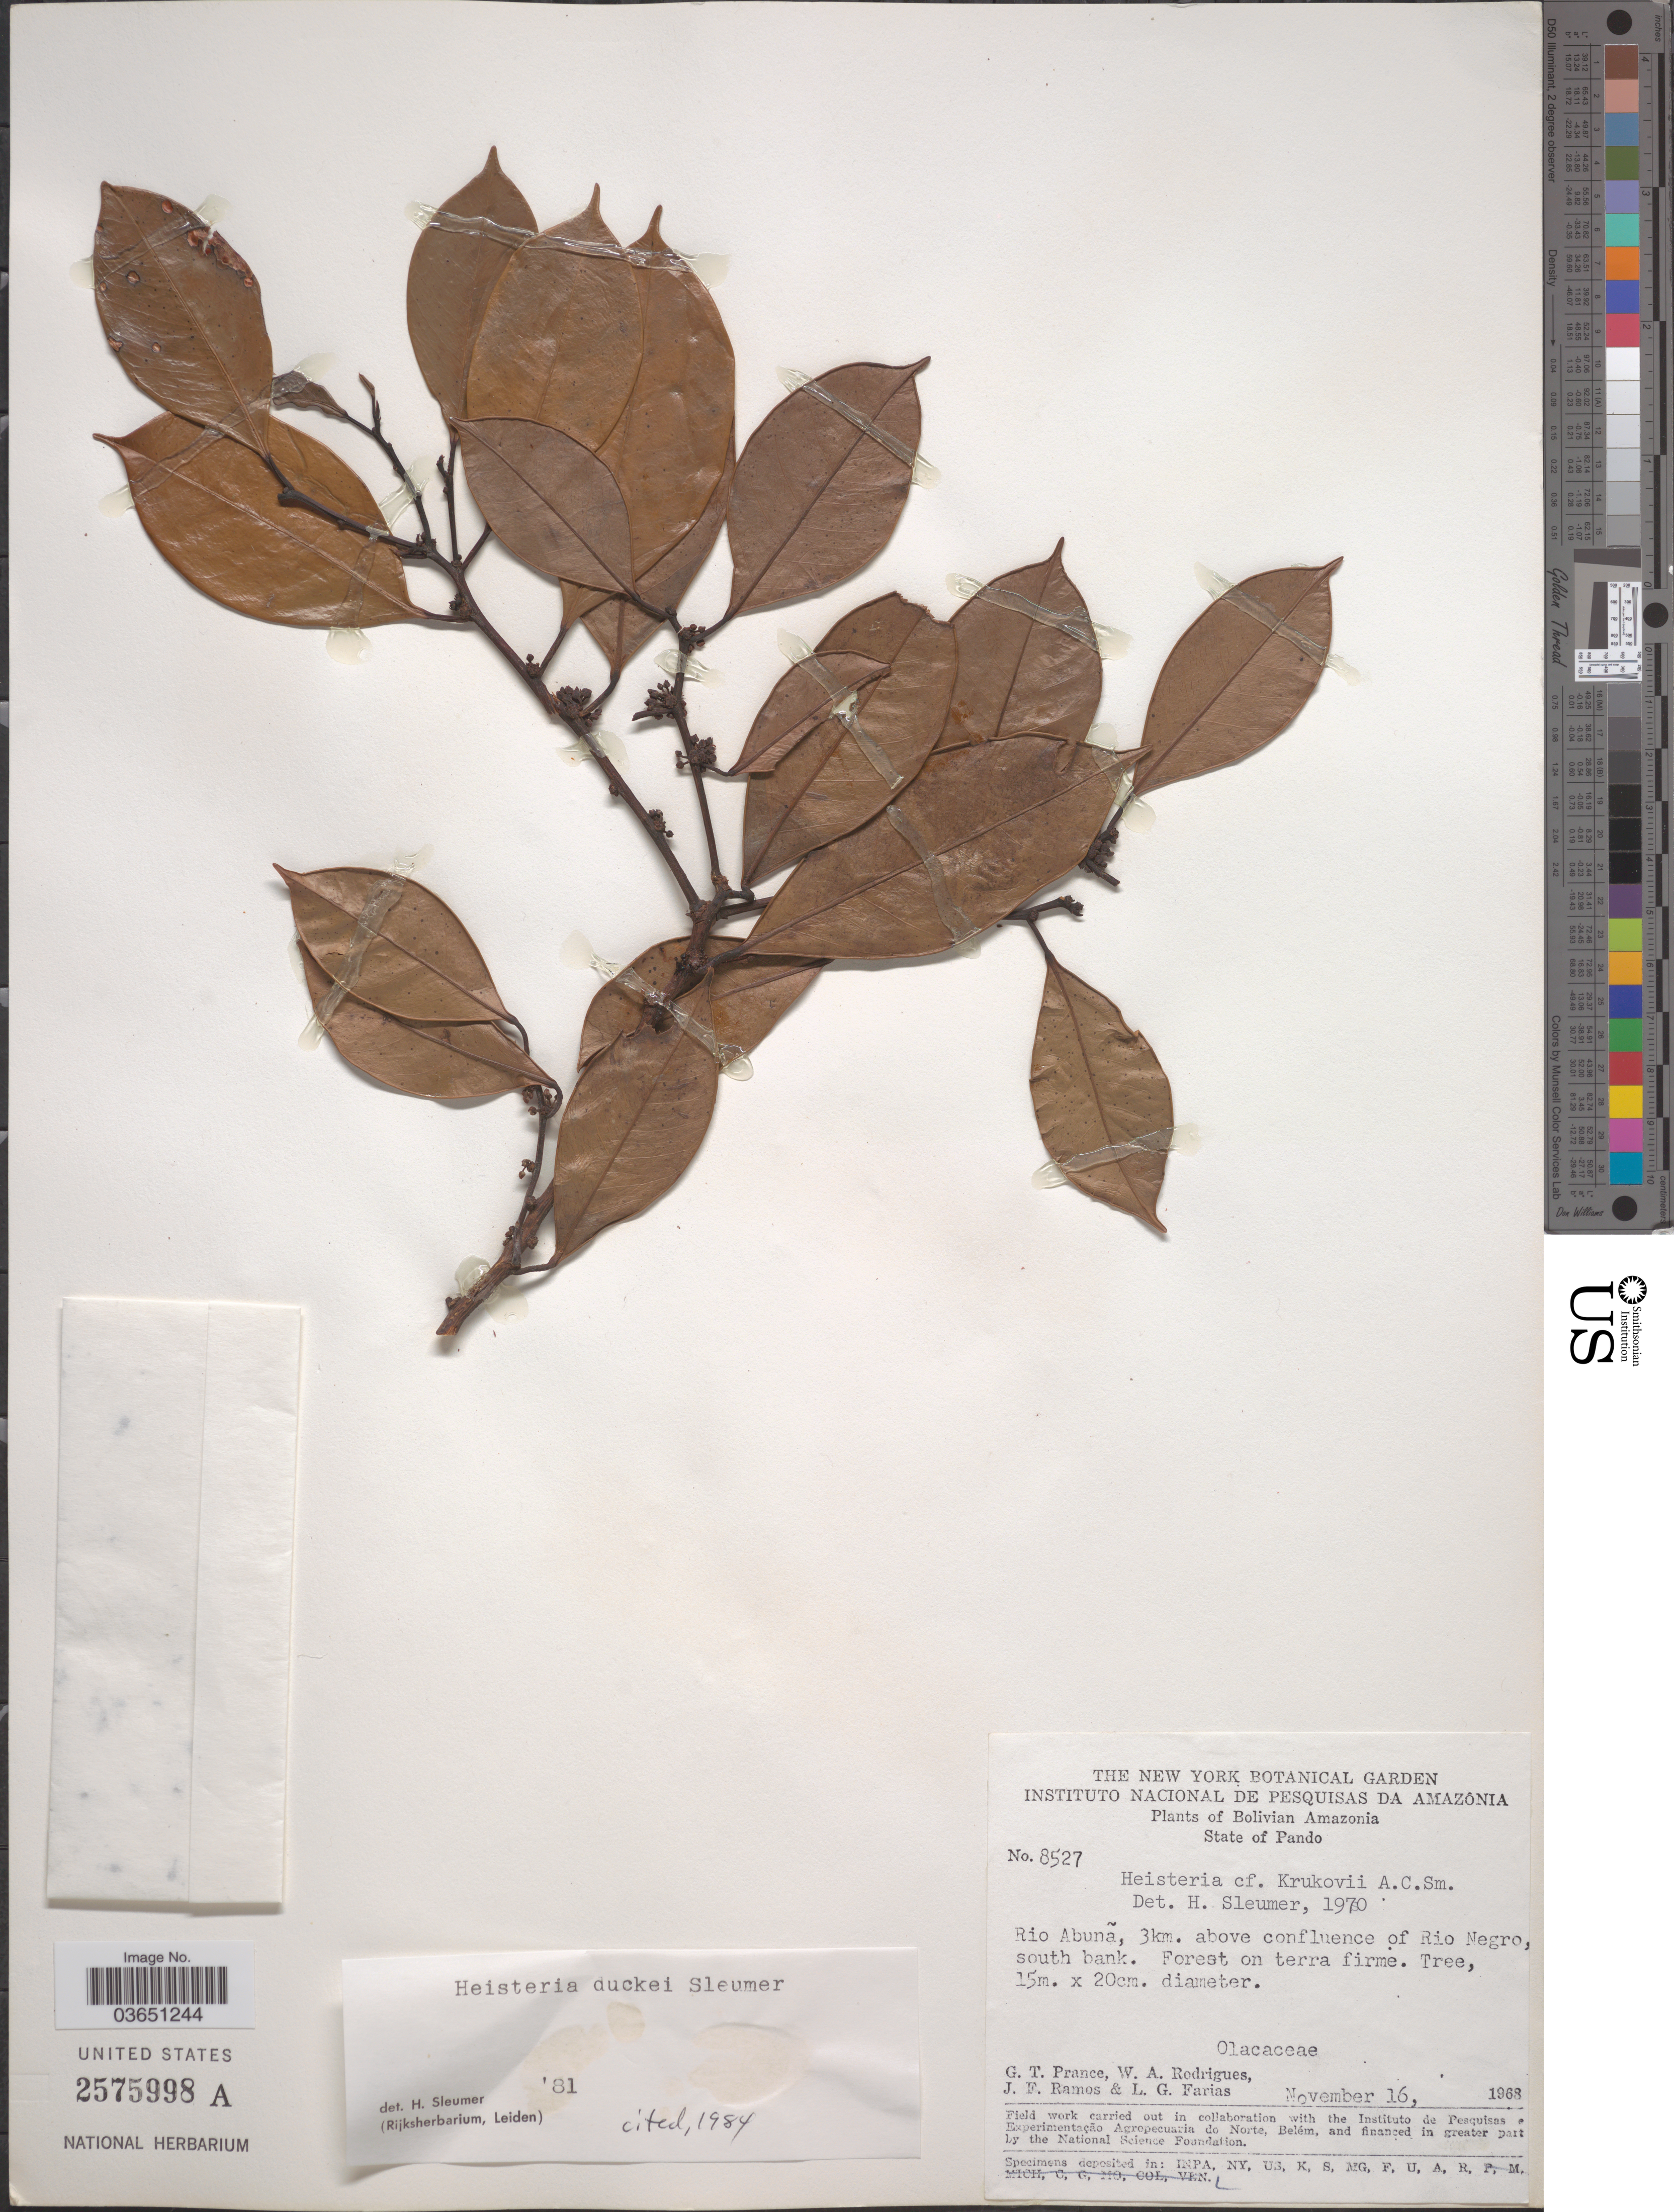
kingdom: Plantae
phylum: Tracheophyta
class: Magnoliopsida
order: Santalales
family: Erythropalaceae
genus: Heisteria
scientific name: Heisteria duckei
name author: Sleumer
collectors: G. T. Prance, W. A. Rodrigues, J. F. Ramos & L. G. Farias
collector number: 8527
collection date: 1968-11-16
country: Bolivia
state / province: Pando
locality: Bolivian Amazonia. Rio Abuña, 3km. above confluence of Rio Negro, south bank.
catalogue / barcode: US 2575998A